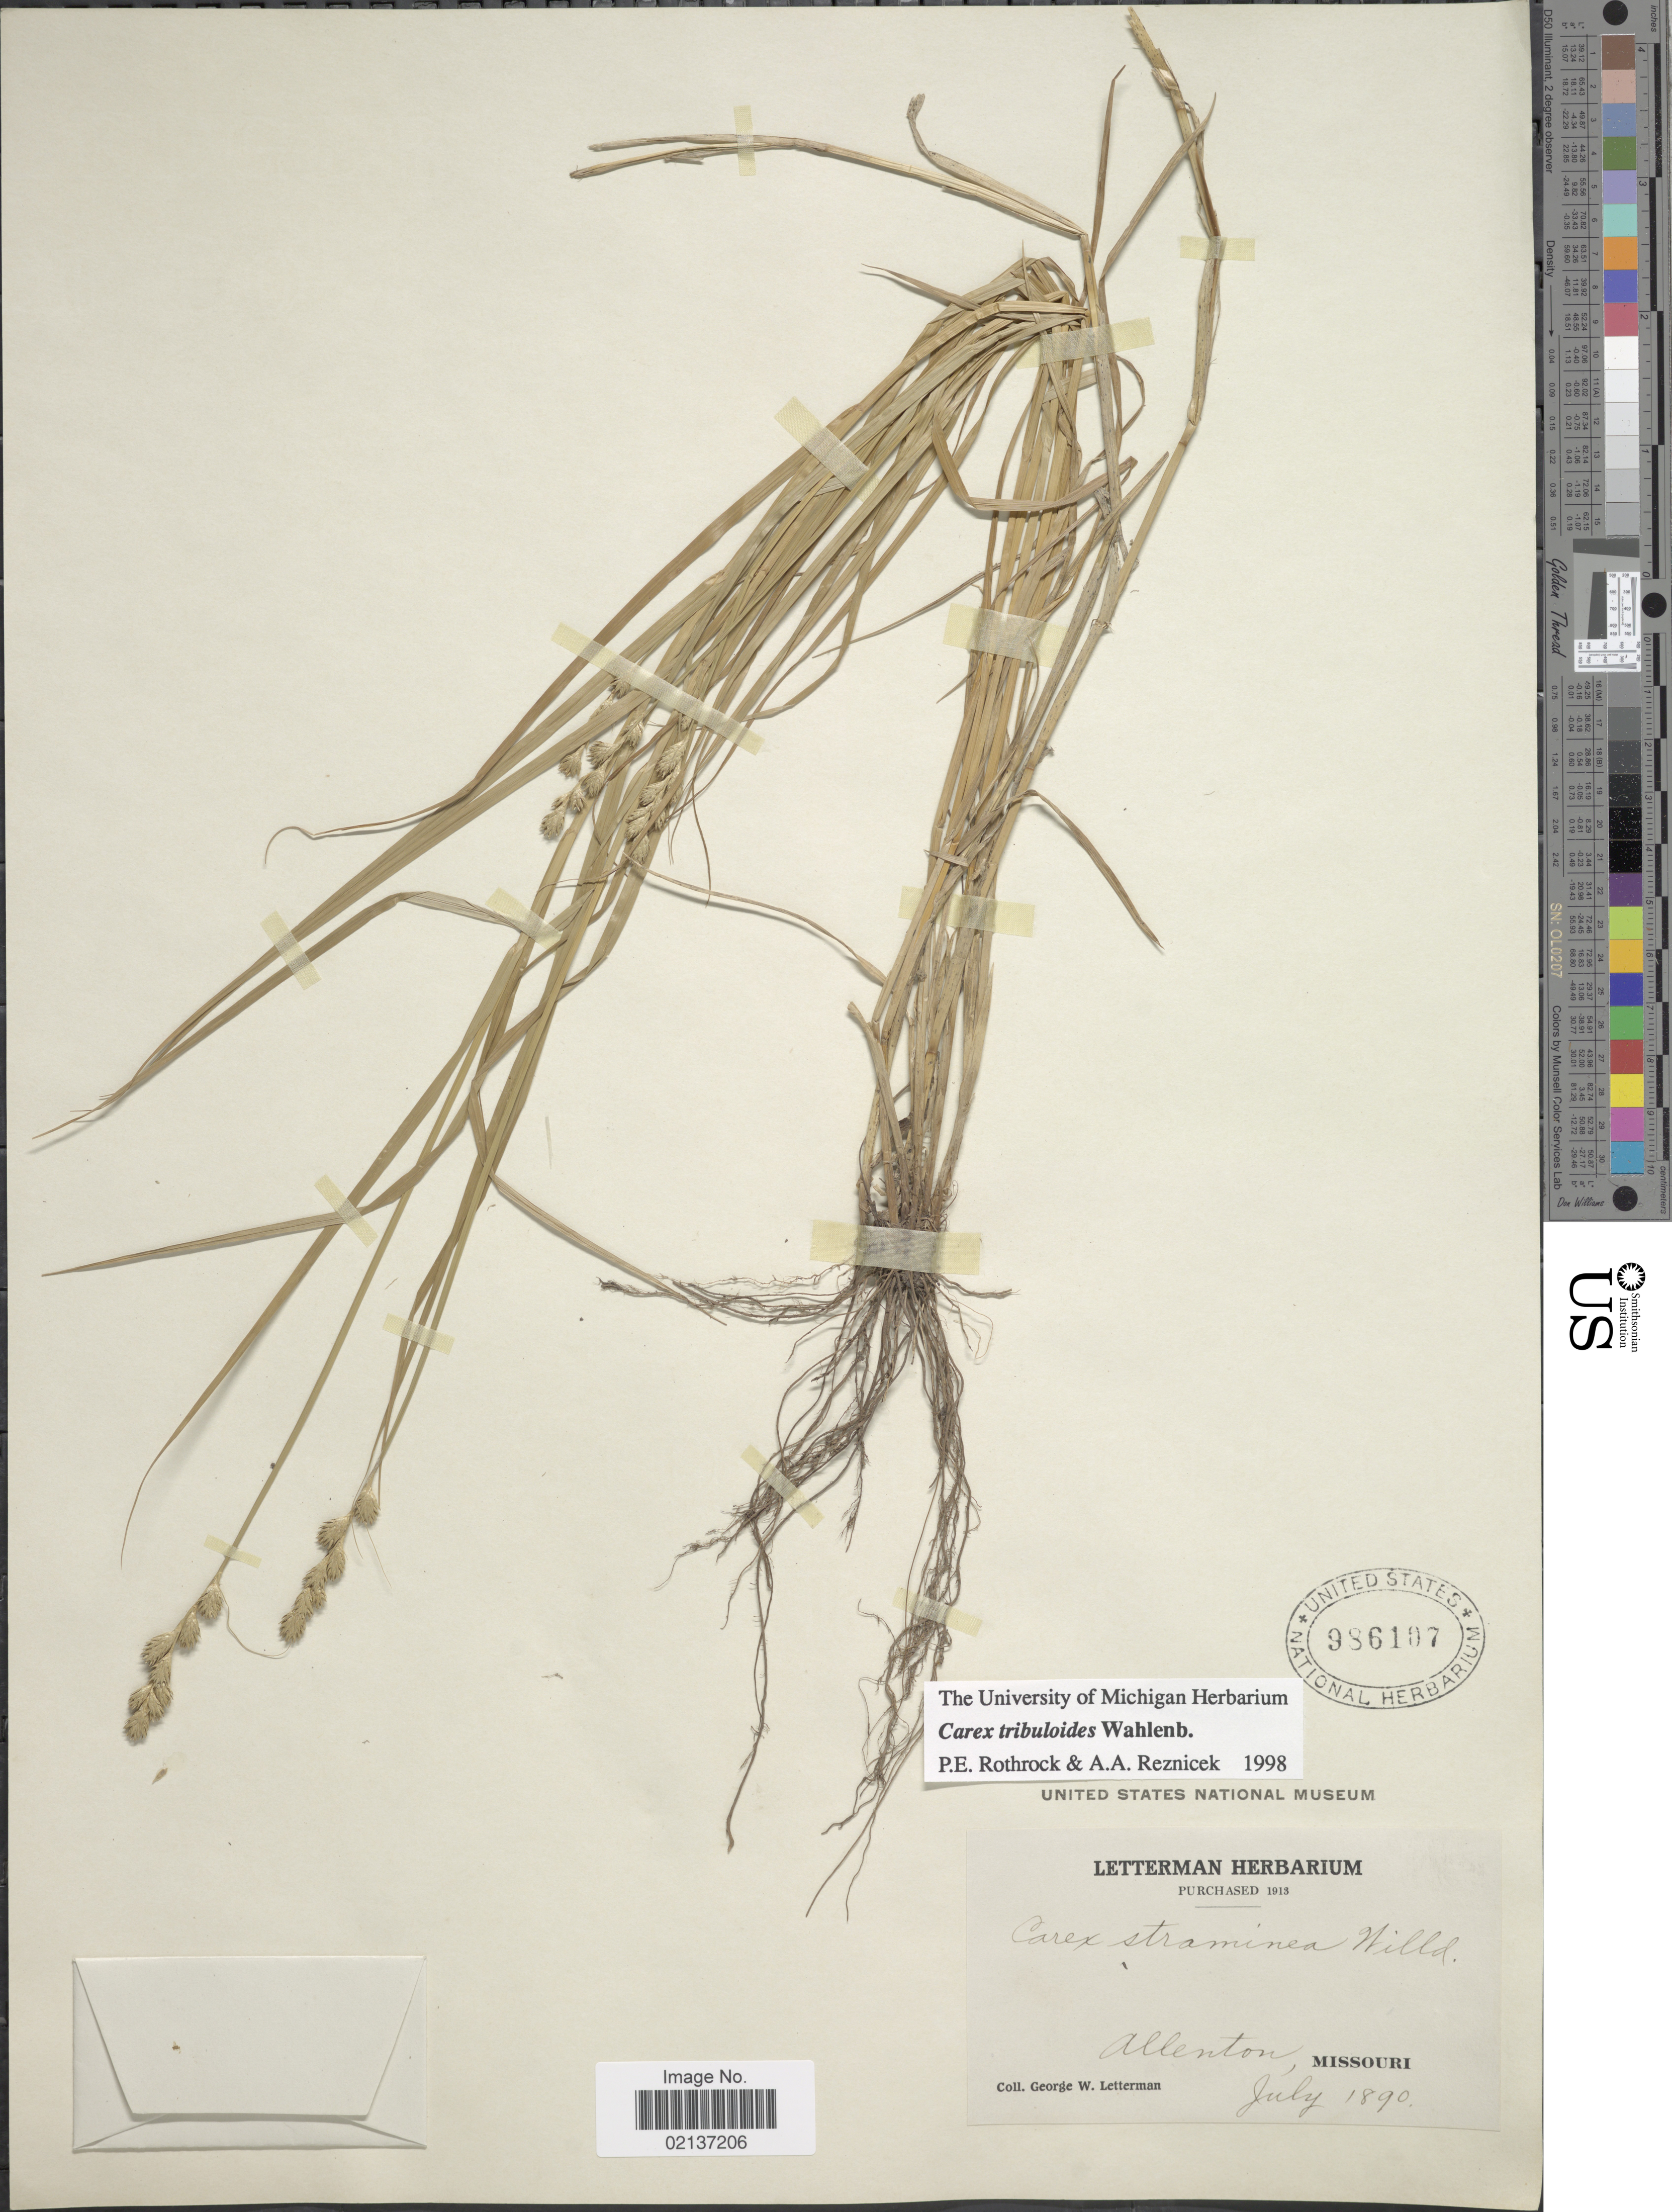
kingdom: Plantae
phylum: Tracheophyta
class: Liliopsida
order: Poales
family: Cyperaceae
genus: Carex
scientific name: Carex tribuloides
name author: Wahlenb.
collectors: G. W. Letterman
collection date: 1890-07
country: United States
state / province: Missouri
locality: Allenton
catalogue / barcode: US 986107